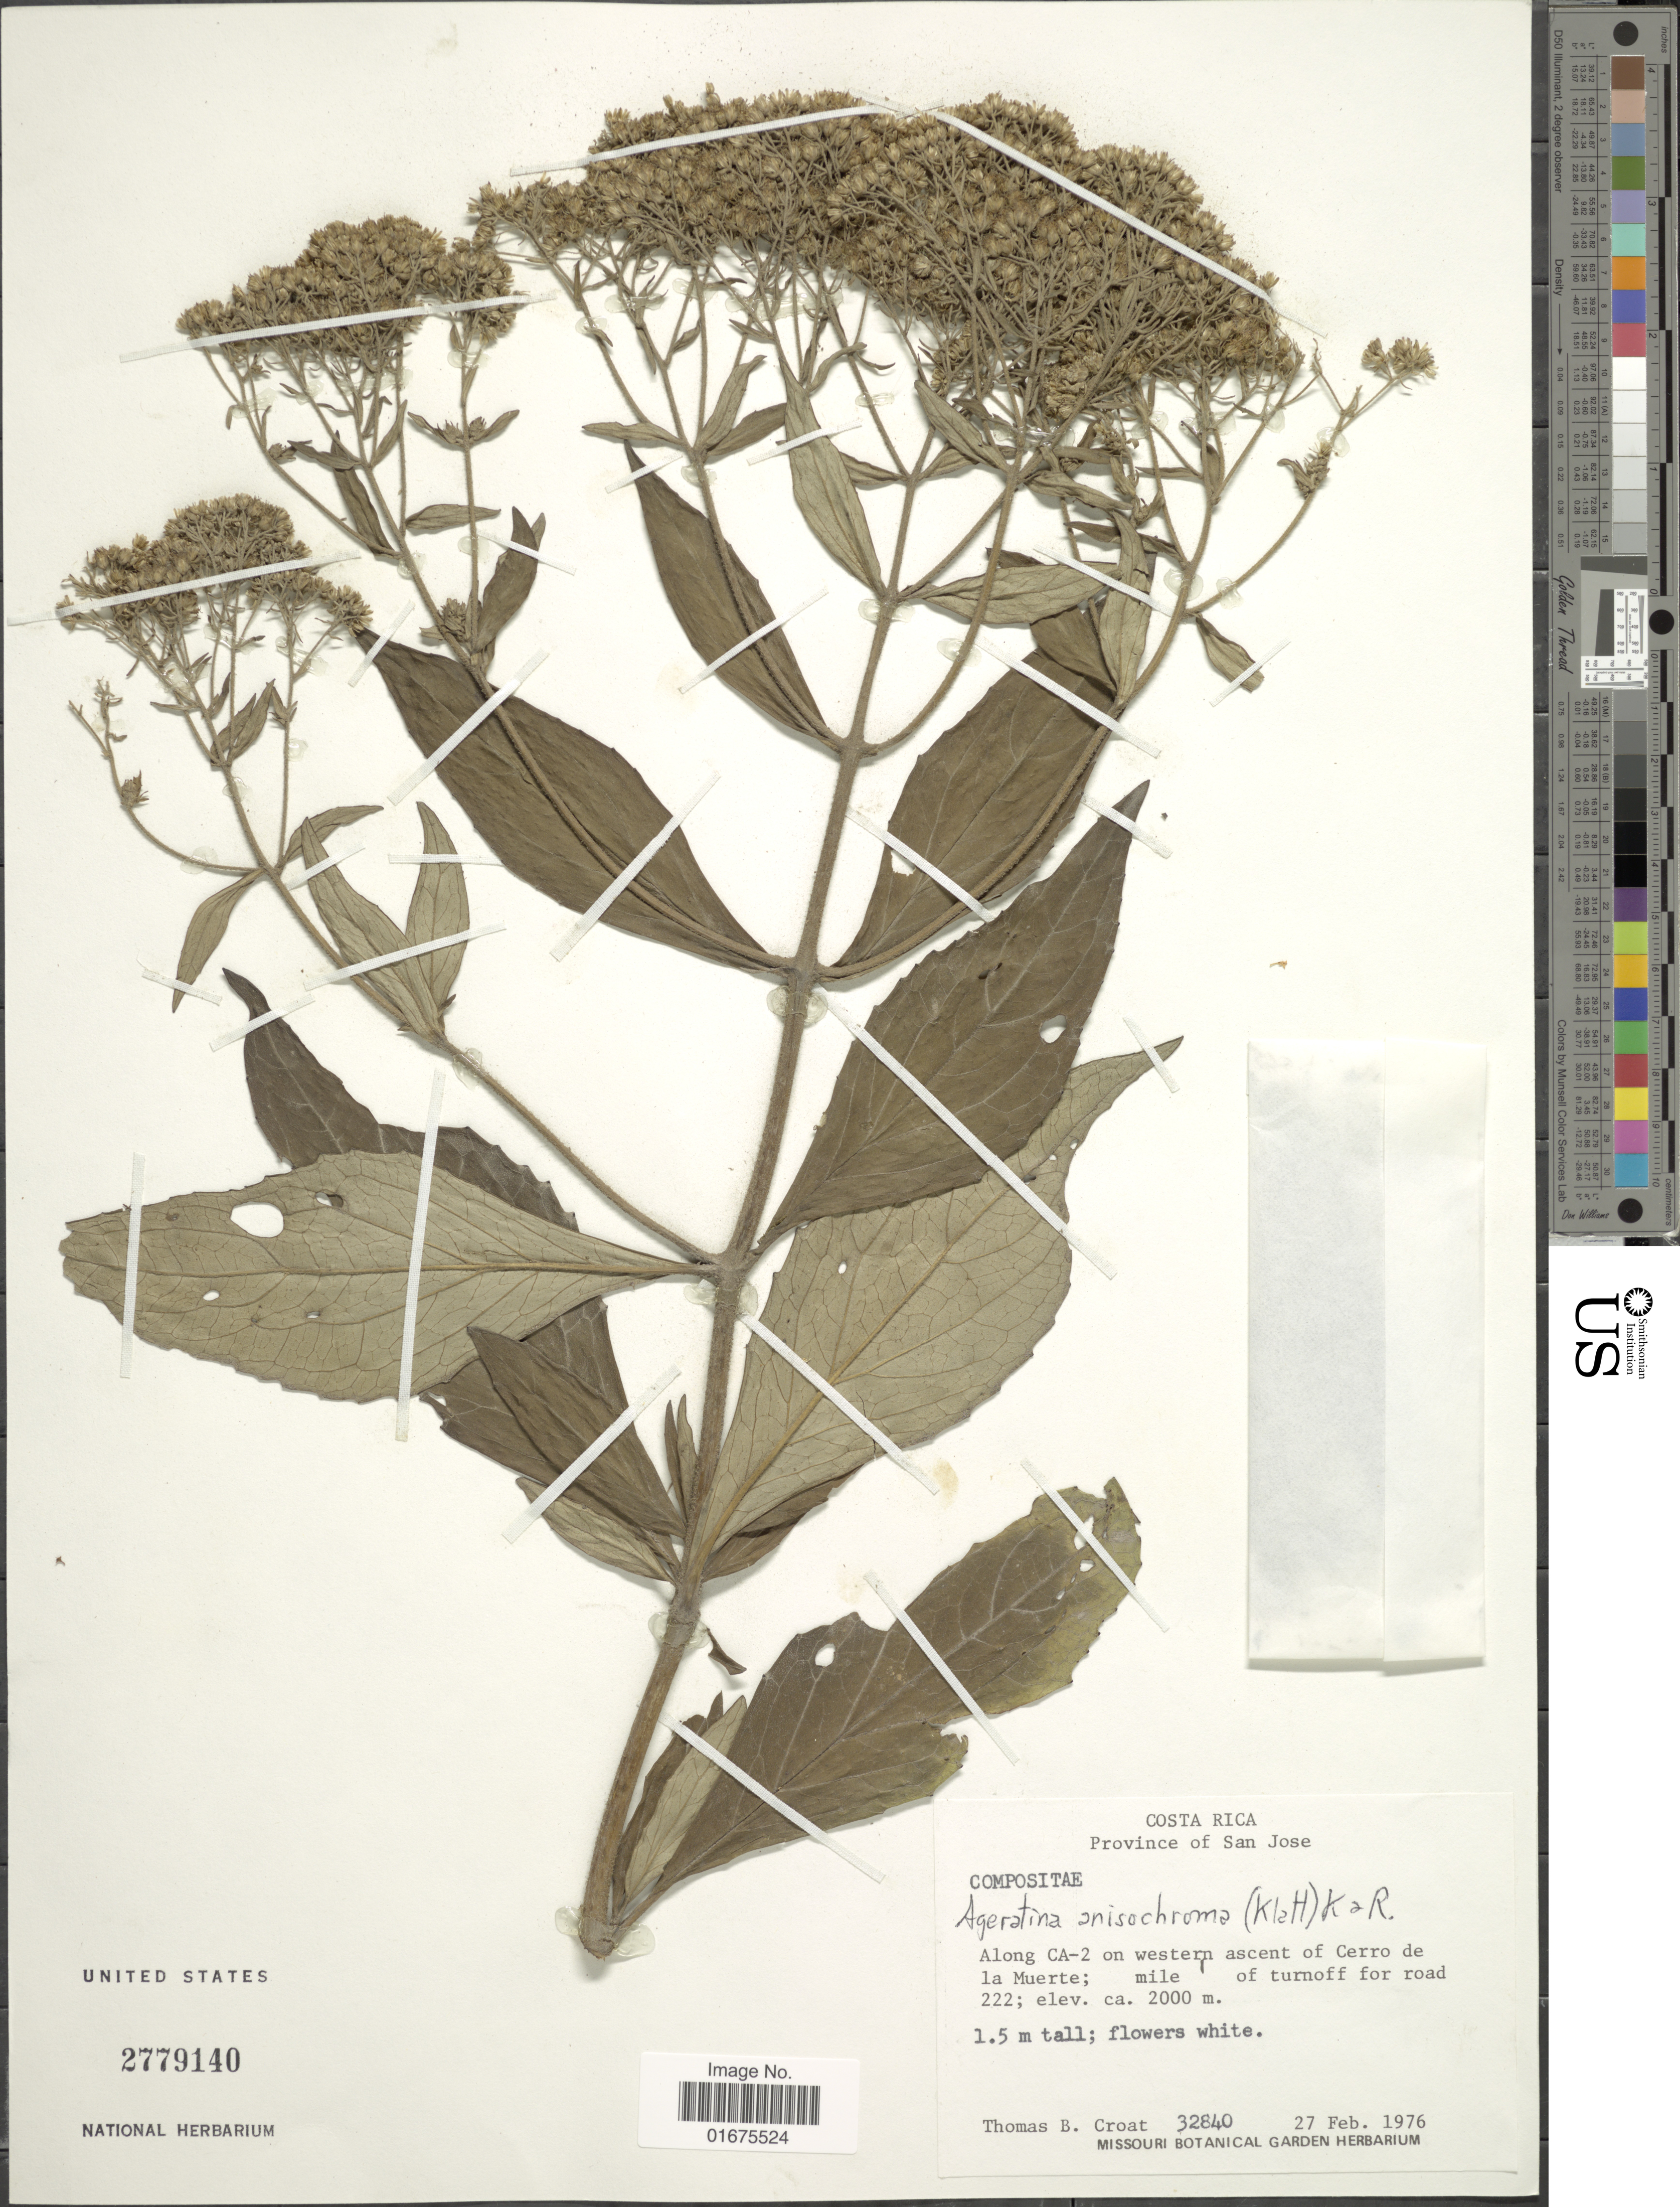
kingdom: Plantae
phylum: Tracheophyta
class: Magnoliopsida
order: Asterales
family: Asteraceae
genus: Ageratina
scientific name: Ageratina anisochroma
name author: (Klatt) R.M. King & H. Rob.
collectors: T. B. Croat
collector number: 32840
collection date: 1976-02-27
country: Costa Rica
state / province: San José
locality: Along CA-2 on western ascent of Cerro de la Muerte; mile of turnoff for road 222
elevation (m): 2000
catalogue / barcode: US 2779140